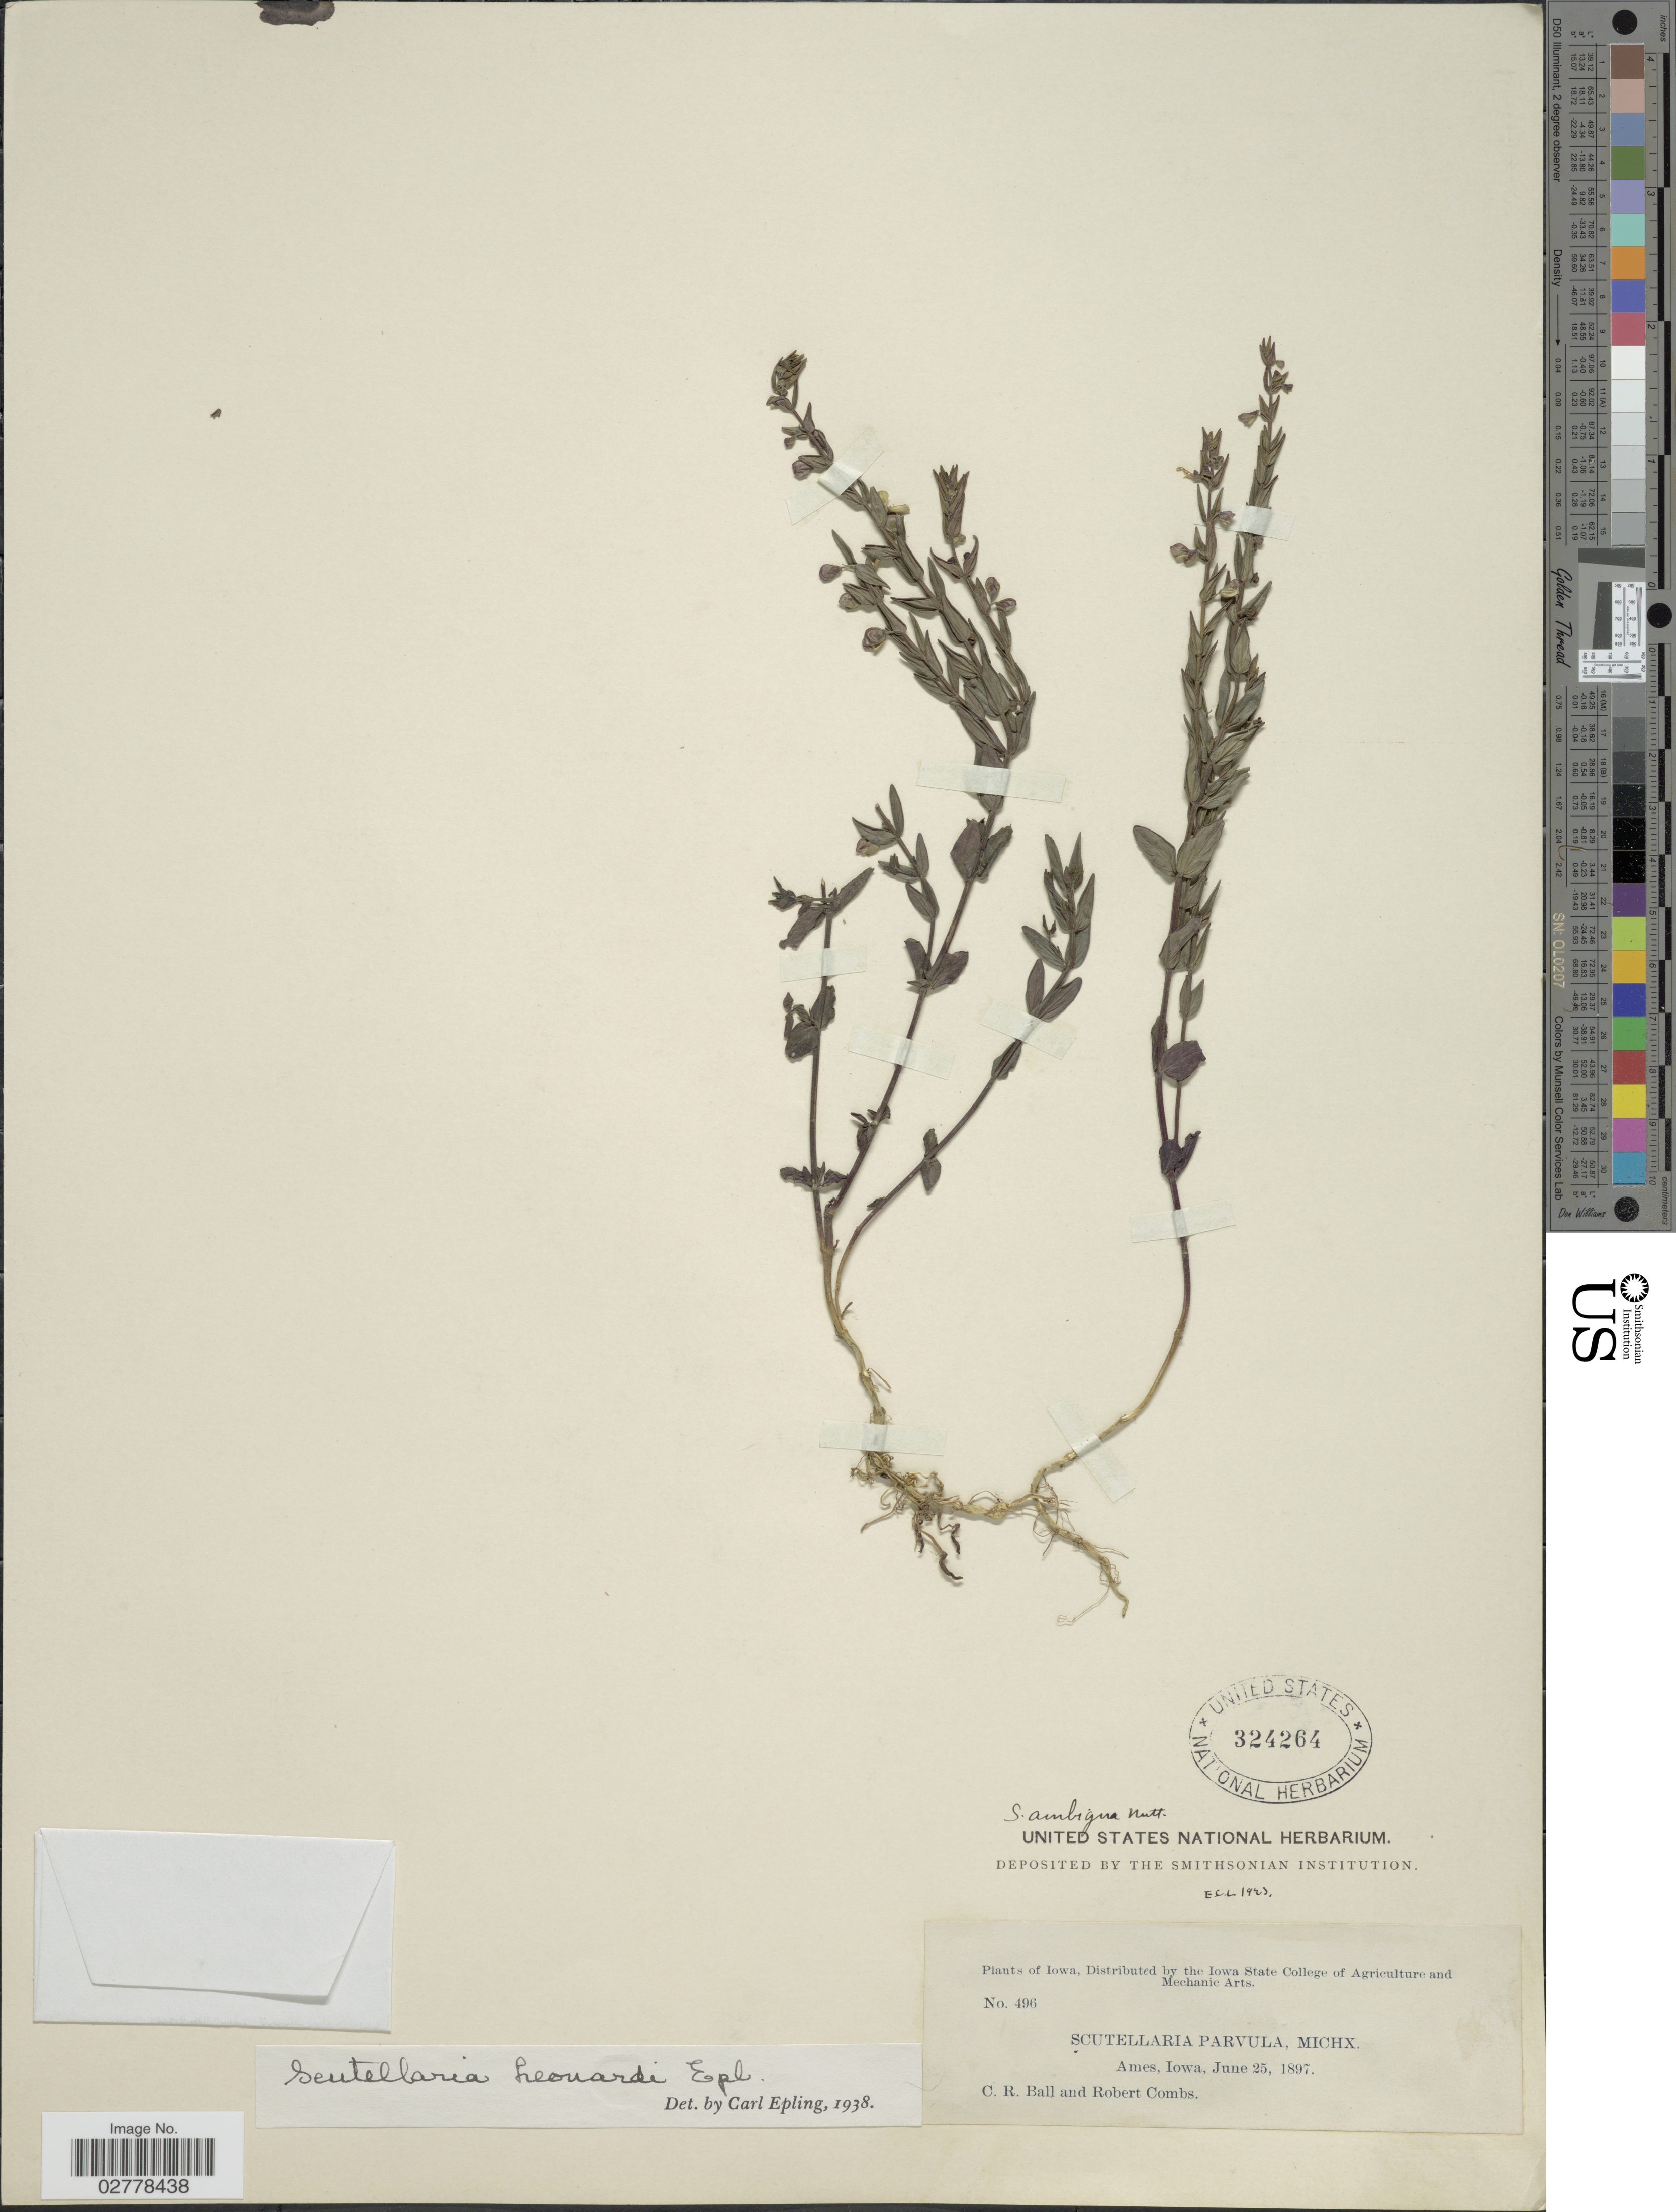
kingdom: Plantae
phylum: Tracheophyta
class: Magnoliopsida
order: Lamiales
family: Lamiaceae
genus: Scutellaria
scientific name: Scutellaria leonardii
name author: Epling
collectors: C. R. Ball & R. Combs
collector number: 496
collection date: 1897-06-25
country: United States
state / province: Iowa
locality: Ames.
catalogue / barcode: US 324264